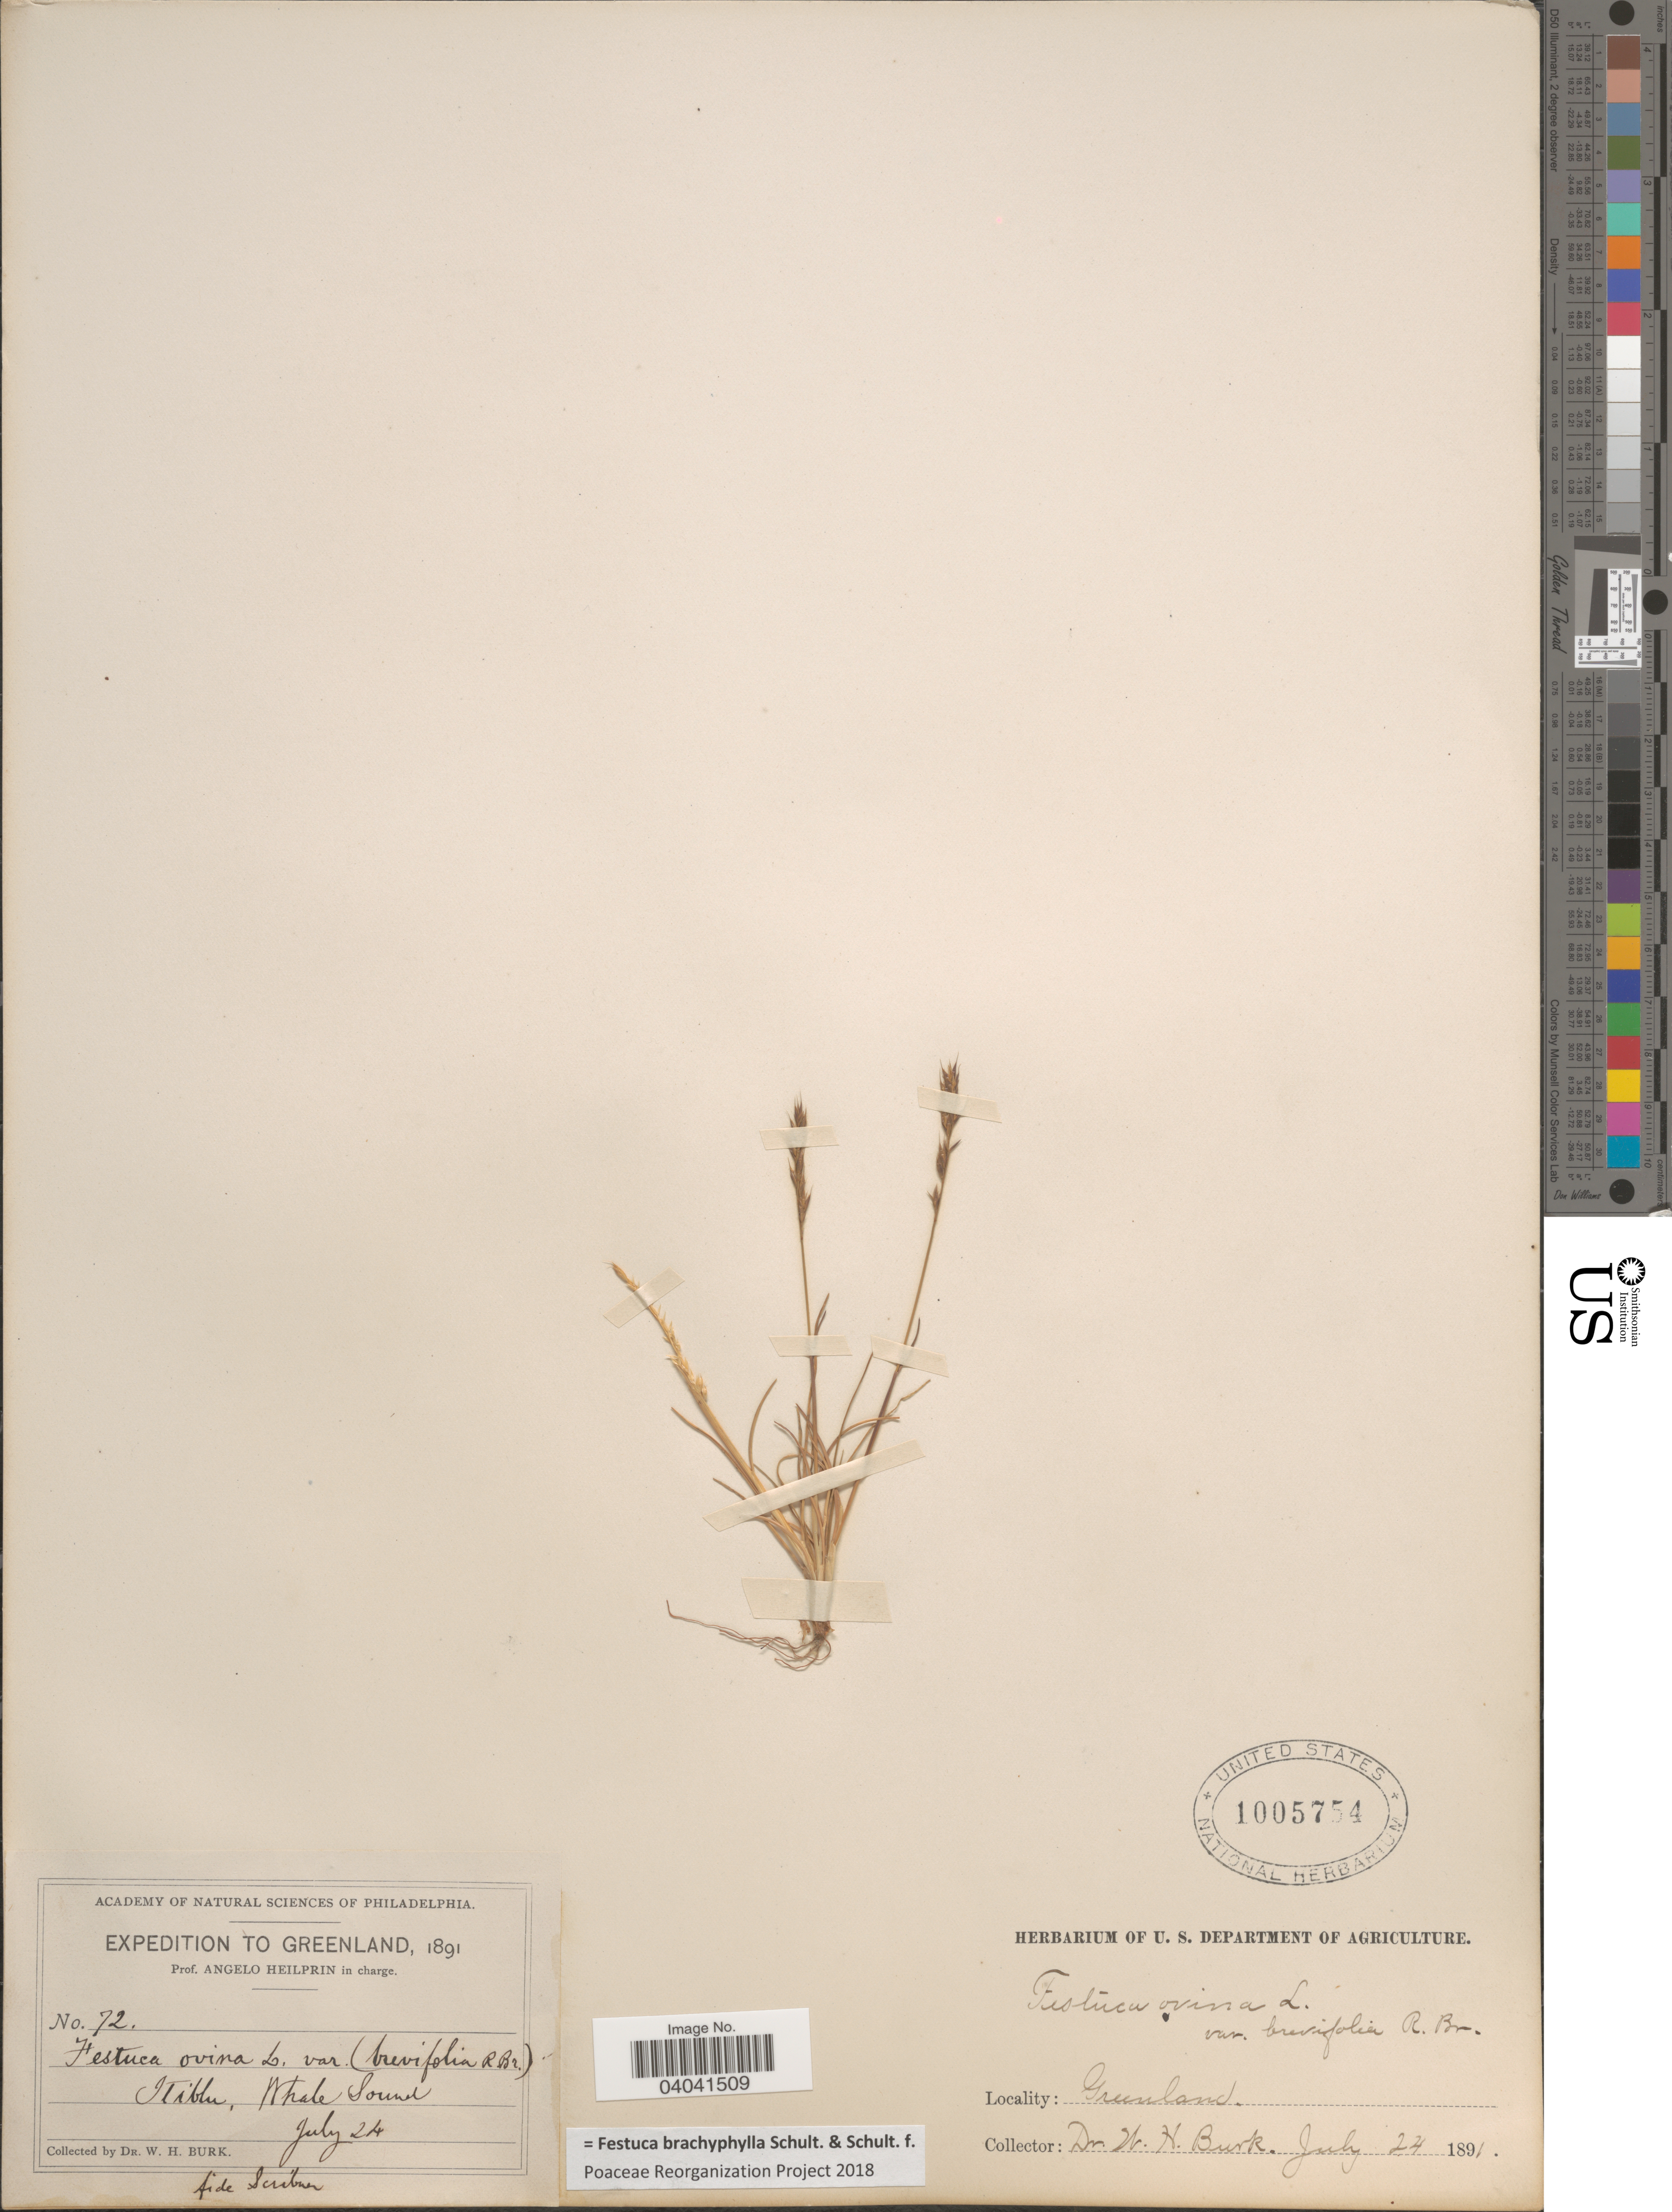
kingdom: Plantae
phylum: Tracheophyta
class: Liliopsida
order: Poales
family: Poaceae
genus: Festuca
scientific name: Festuca brachyphylla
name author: Schult. & Schult. f.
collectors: W. Burk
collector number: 72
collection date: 1891-07-24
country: Greenland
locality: Itiblu, Whale Sound.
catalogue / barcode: US 1005754